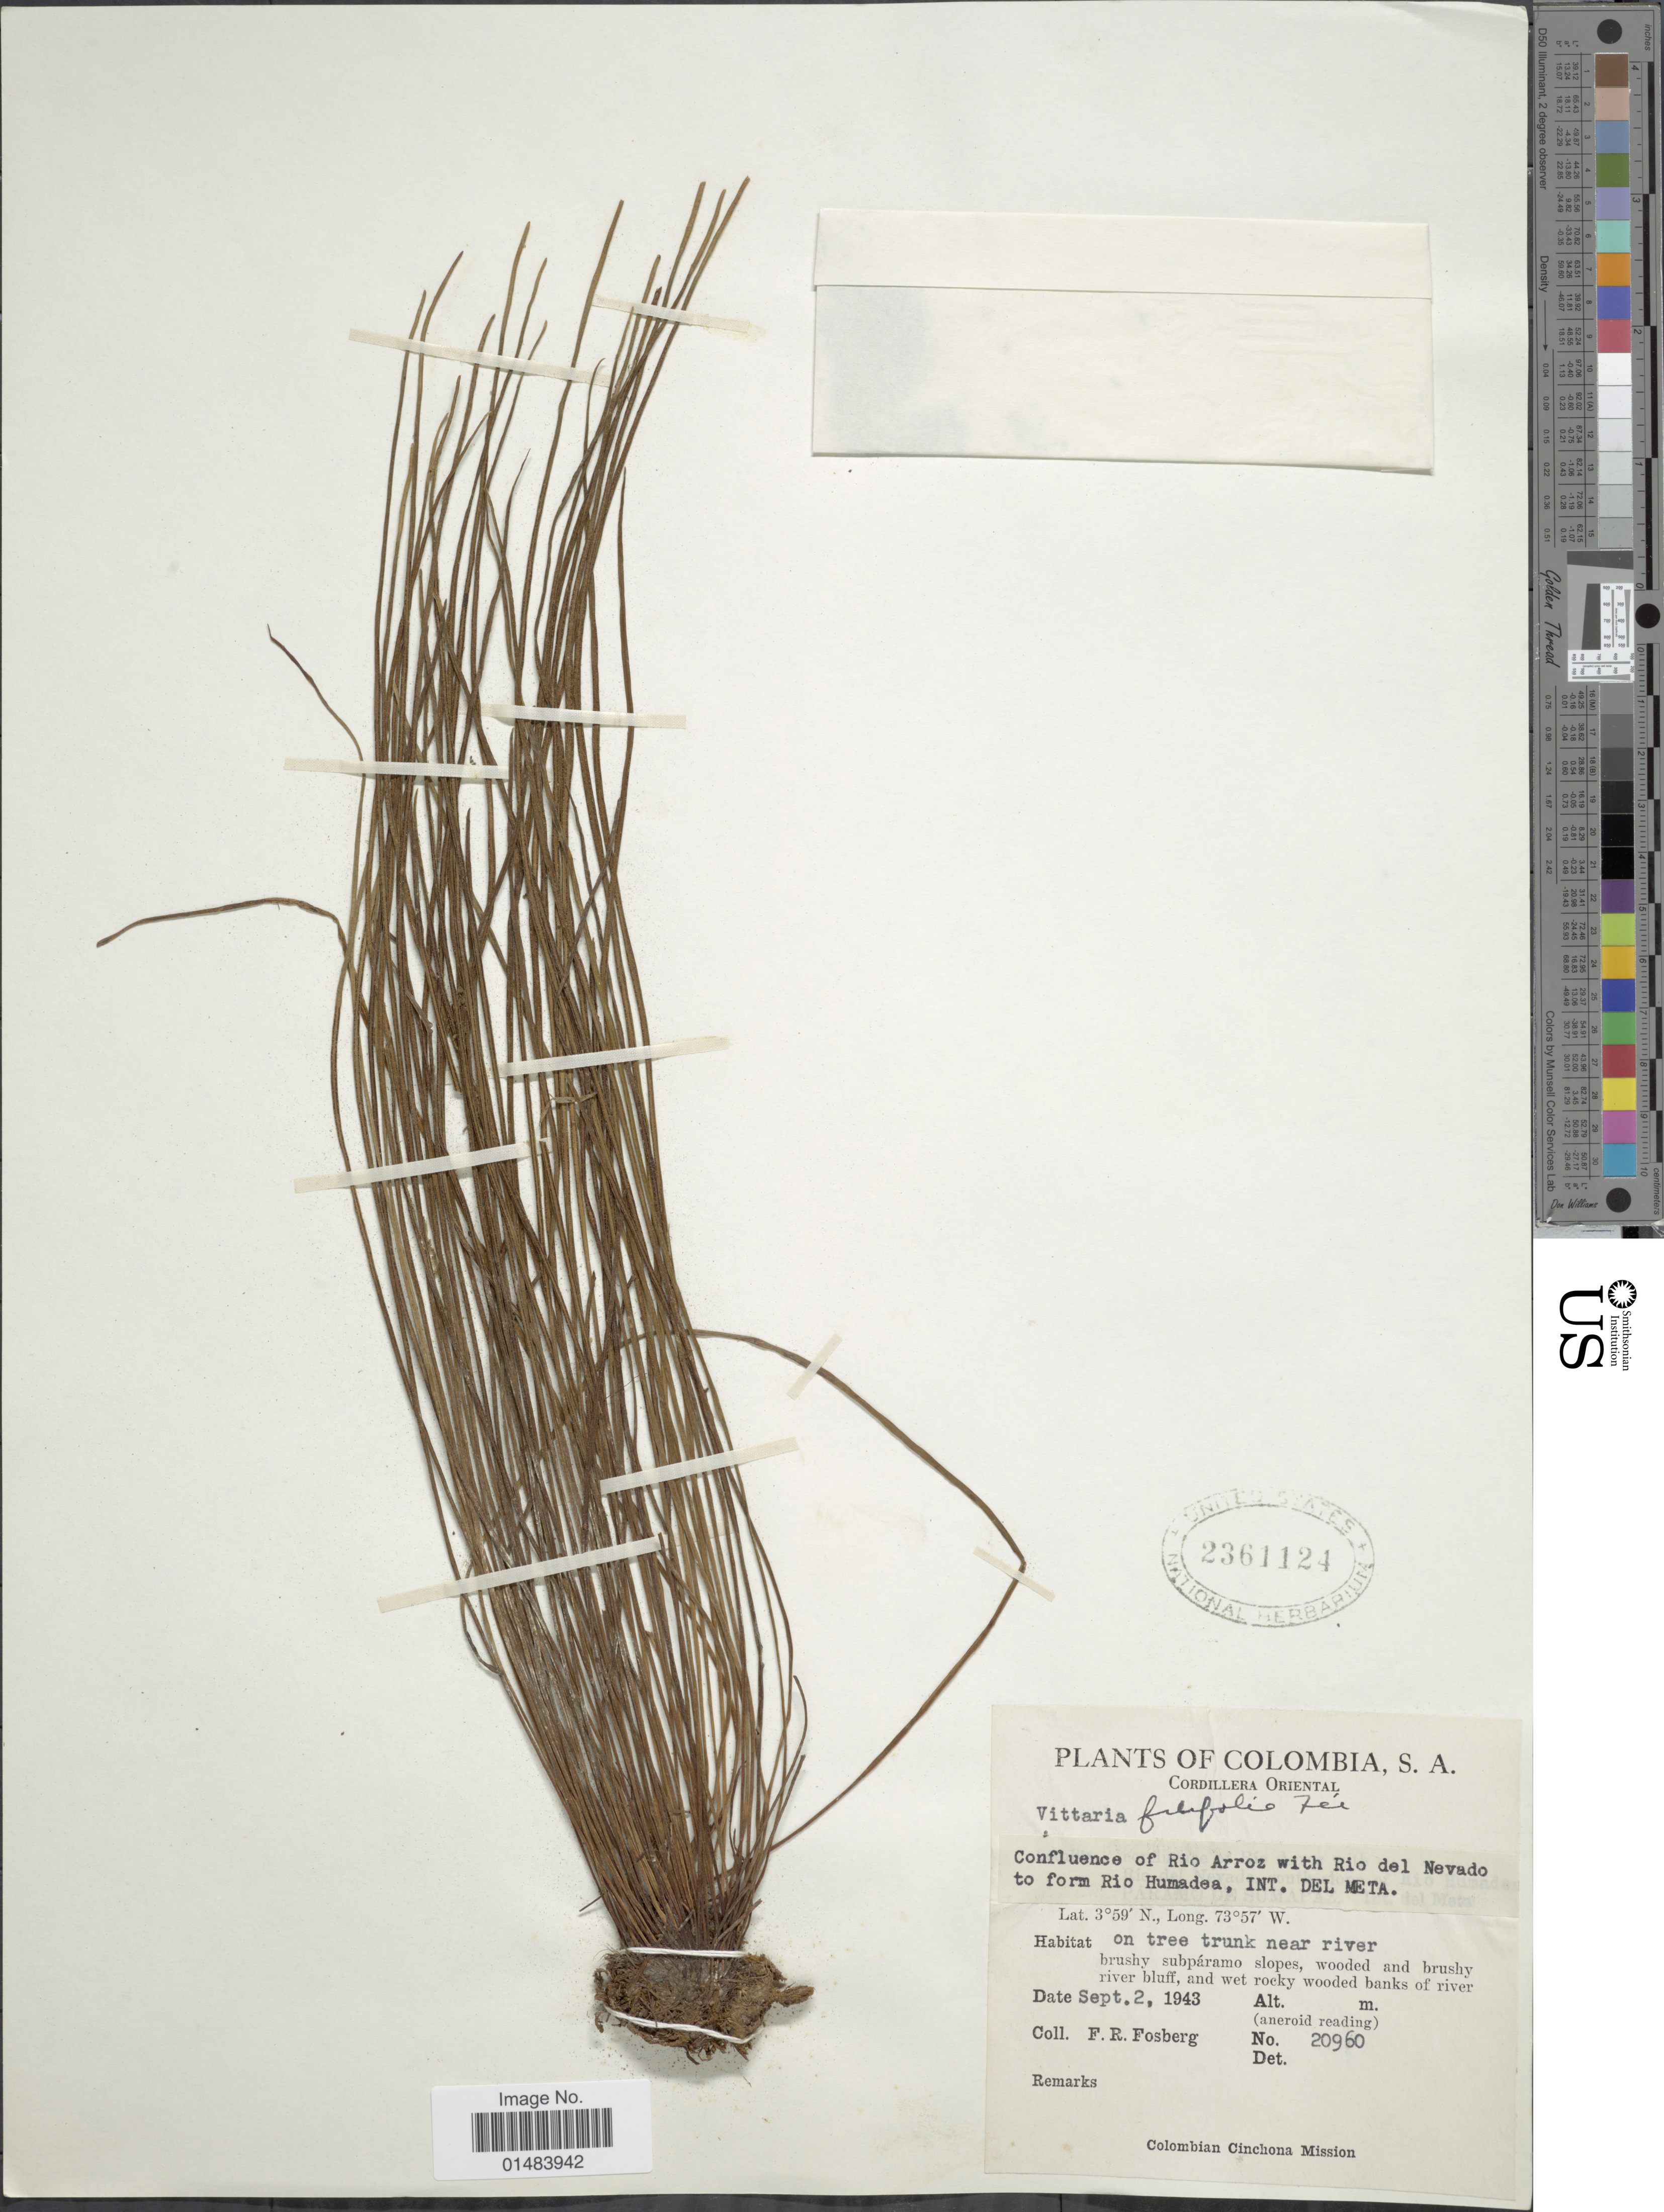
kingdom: Plantae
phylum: Tracheophyta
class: Polypodiopsida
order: Polypodiales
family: Pteridaceae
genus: Vittaria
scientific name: Vittaria graminifolia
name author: Kaulf.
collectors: F. R. Fosberg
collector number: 20960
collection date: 1943-09-02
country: Colombia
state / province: Meta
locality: Cordillera Oriental, Confluence of Rio Arroz with Rio del Nevado to form Rio Humadea, INT. Del Meta.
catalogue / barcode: US 2361124